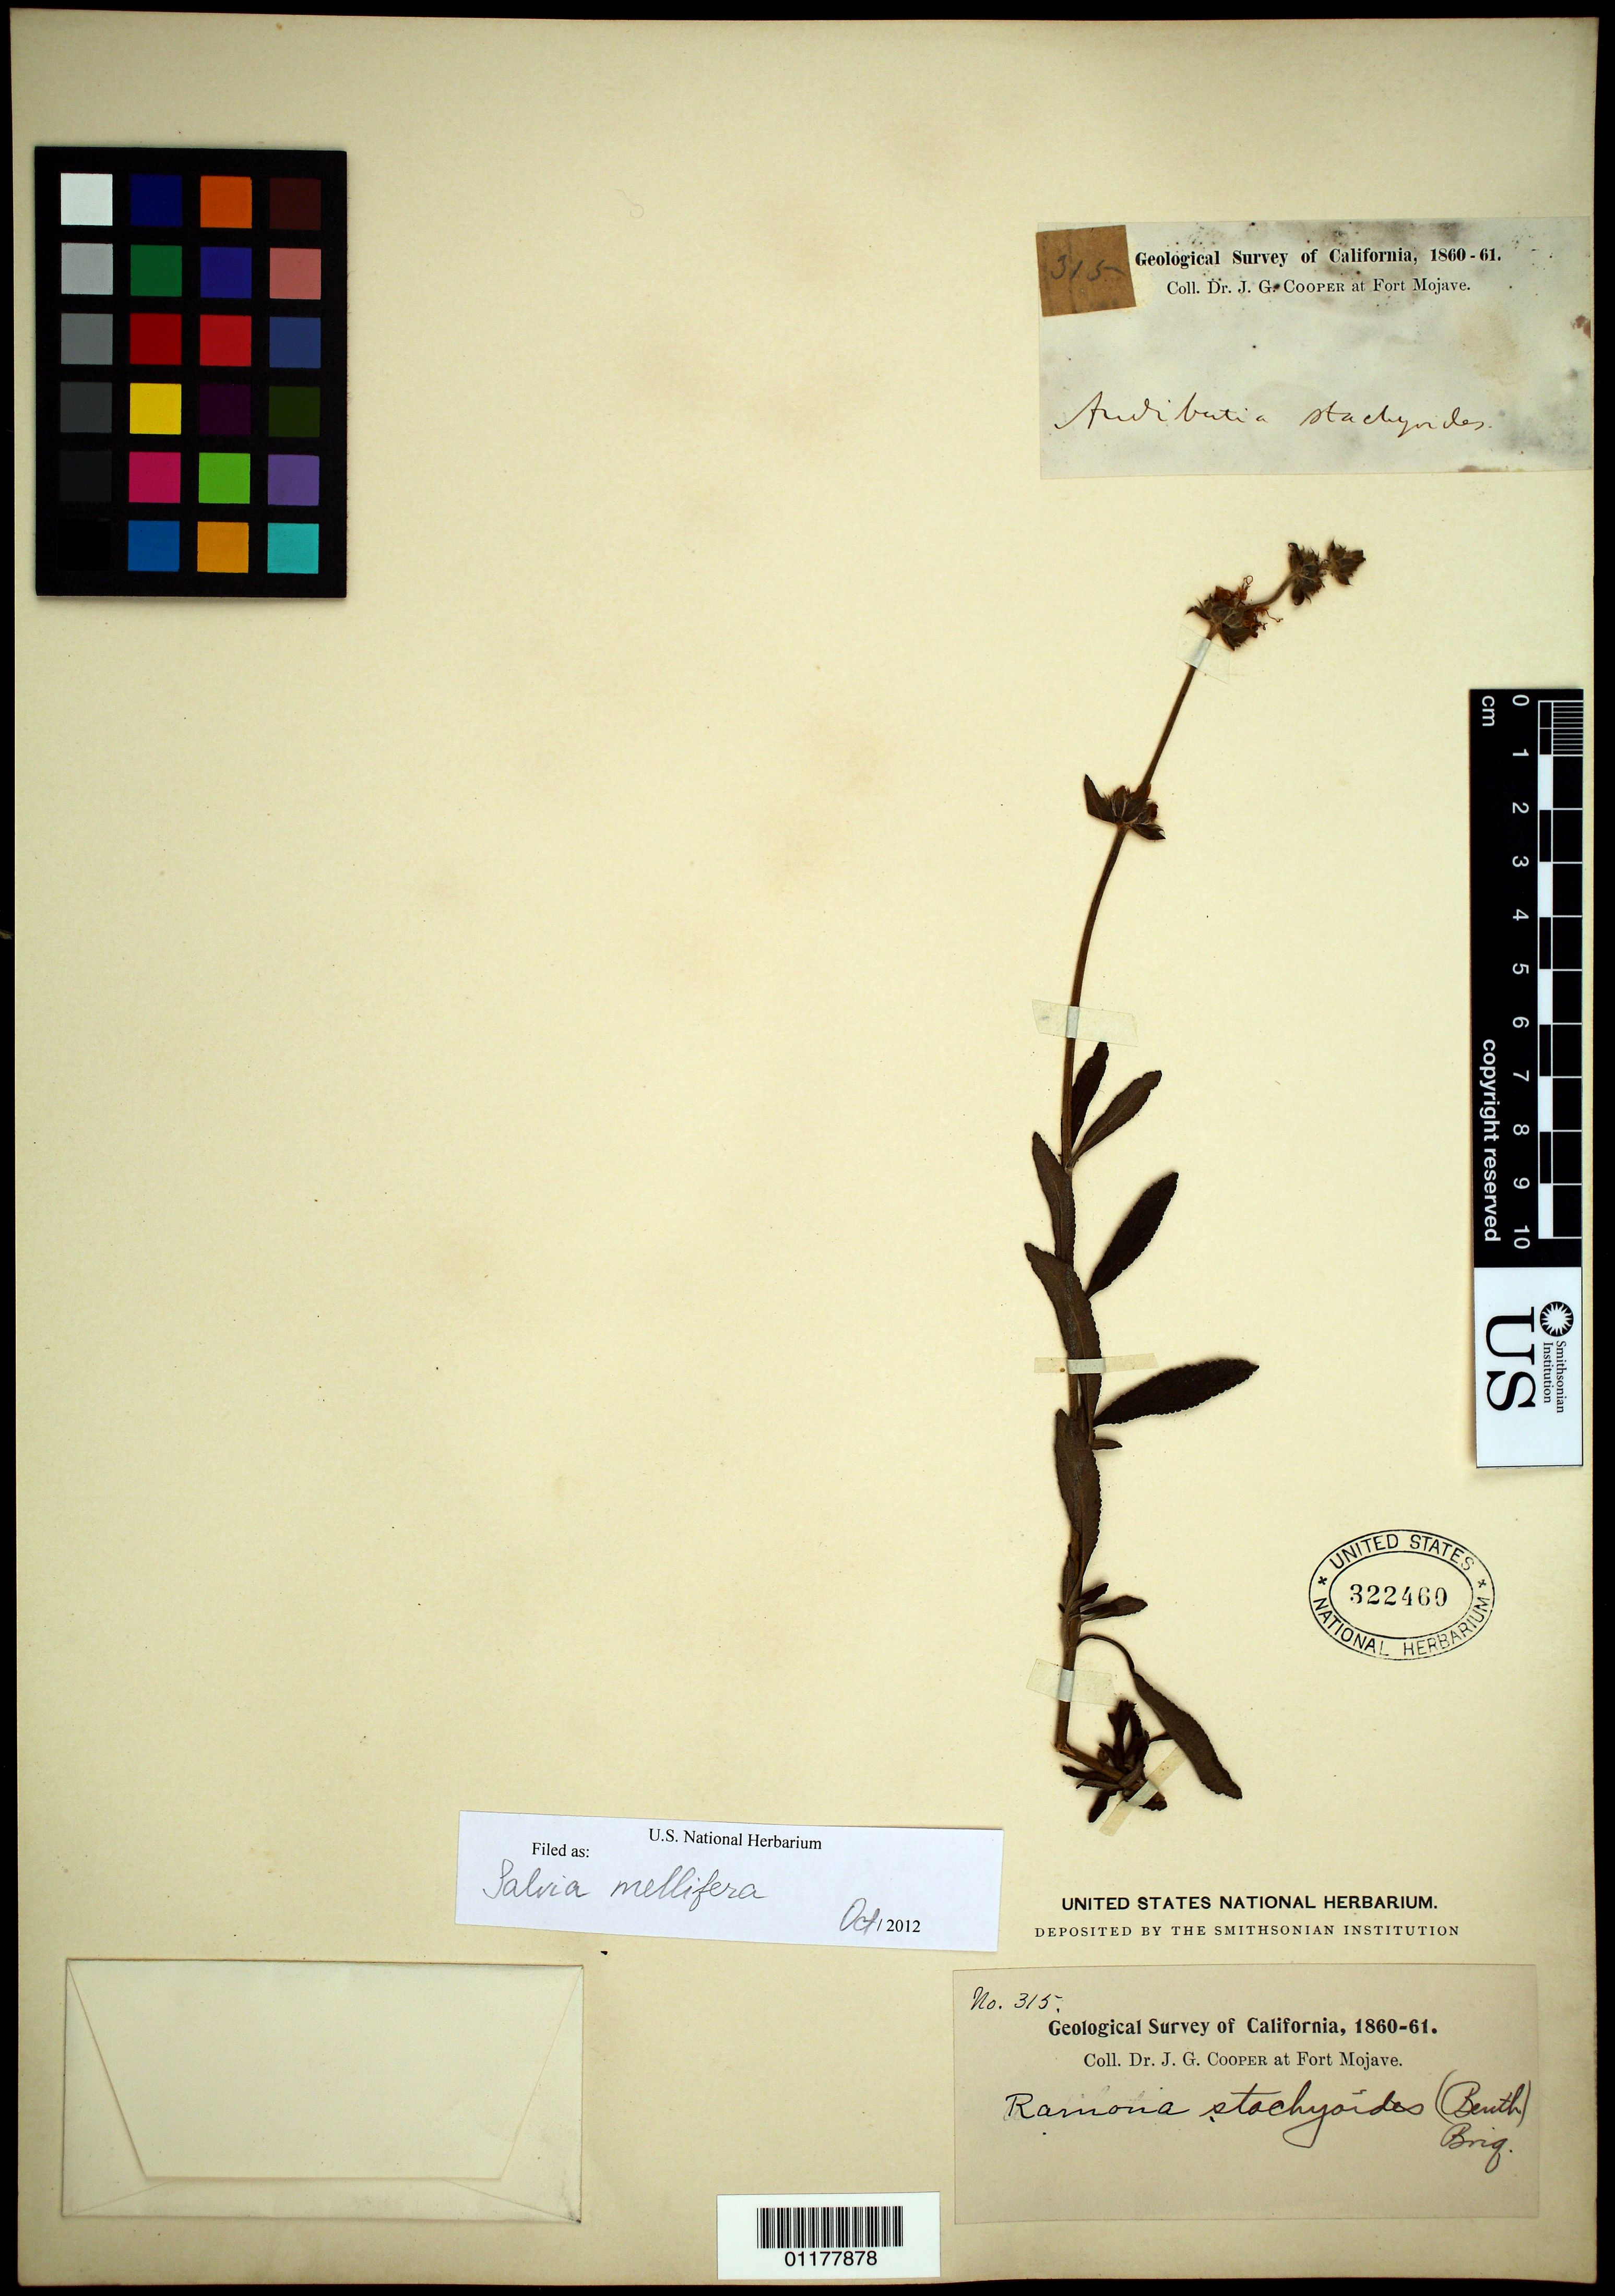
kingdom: Plantae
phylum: Tracheophyta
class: Magnoliopsida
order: Lamiales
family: Lamiaceae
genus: Salvia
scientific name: Salvia mellifera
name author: Greene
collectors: J. G. Cooper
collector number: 315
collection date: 1860/1861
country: United States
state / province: California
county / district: San Bernardino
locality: Fort Mojave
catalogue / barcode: US 322460